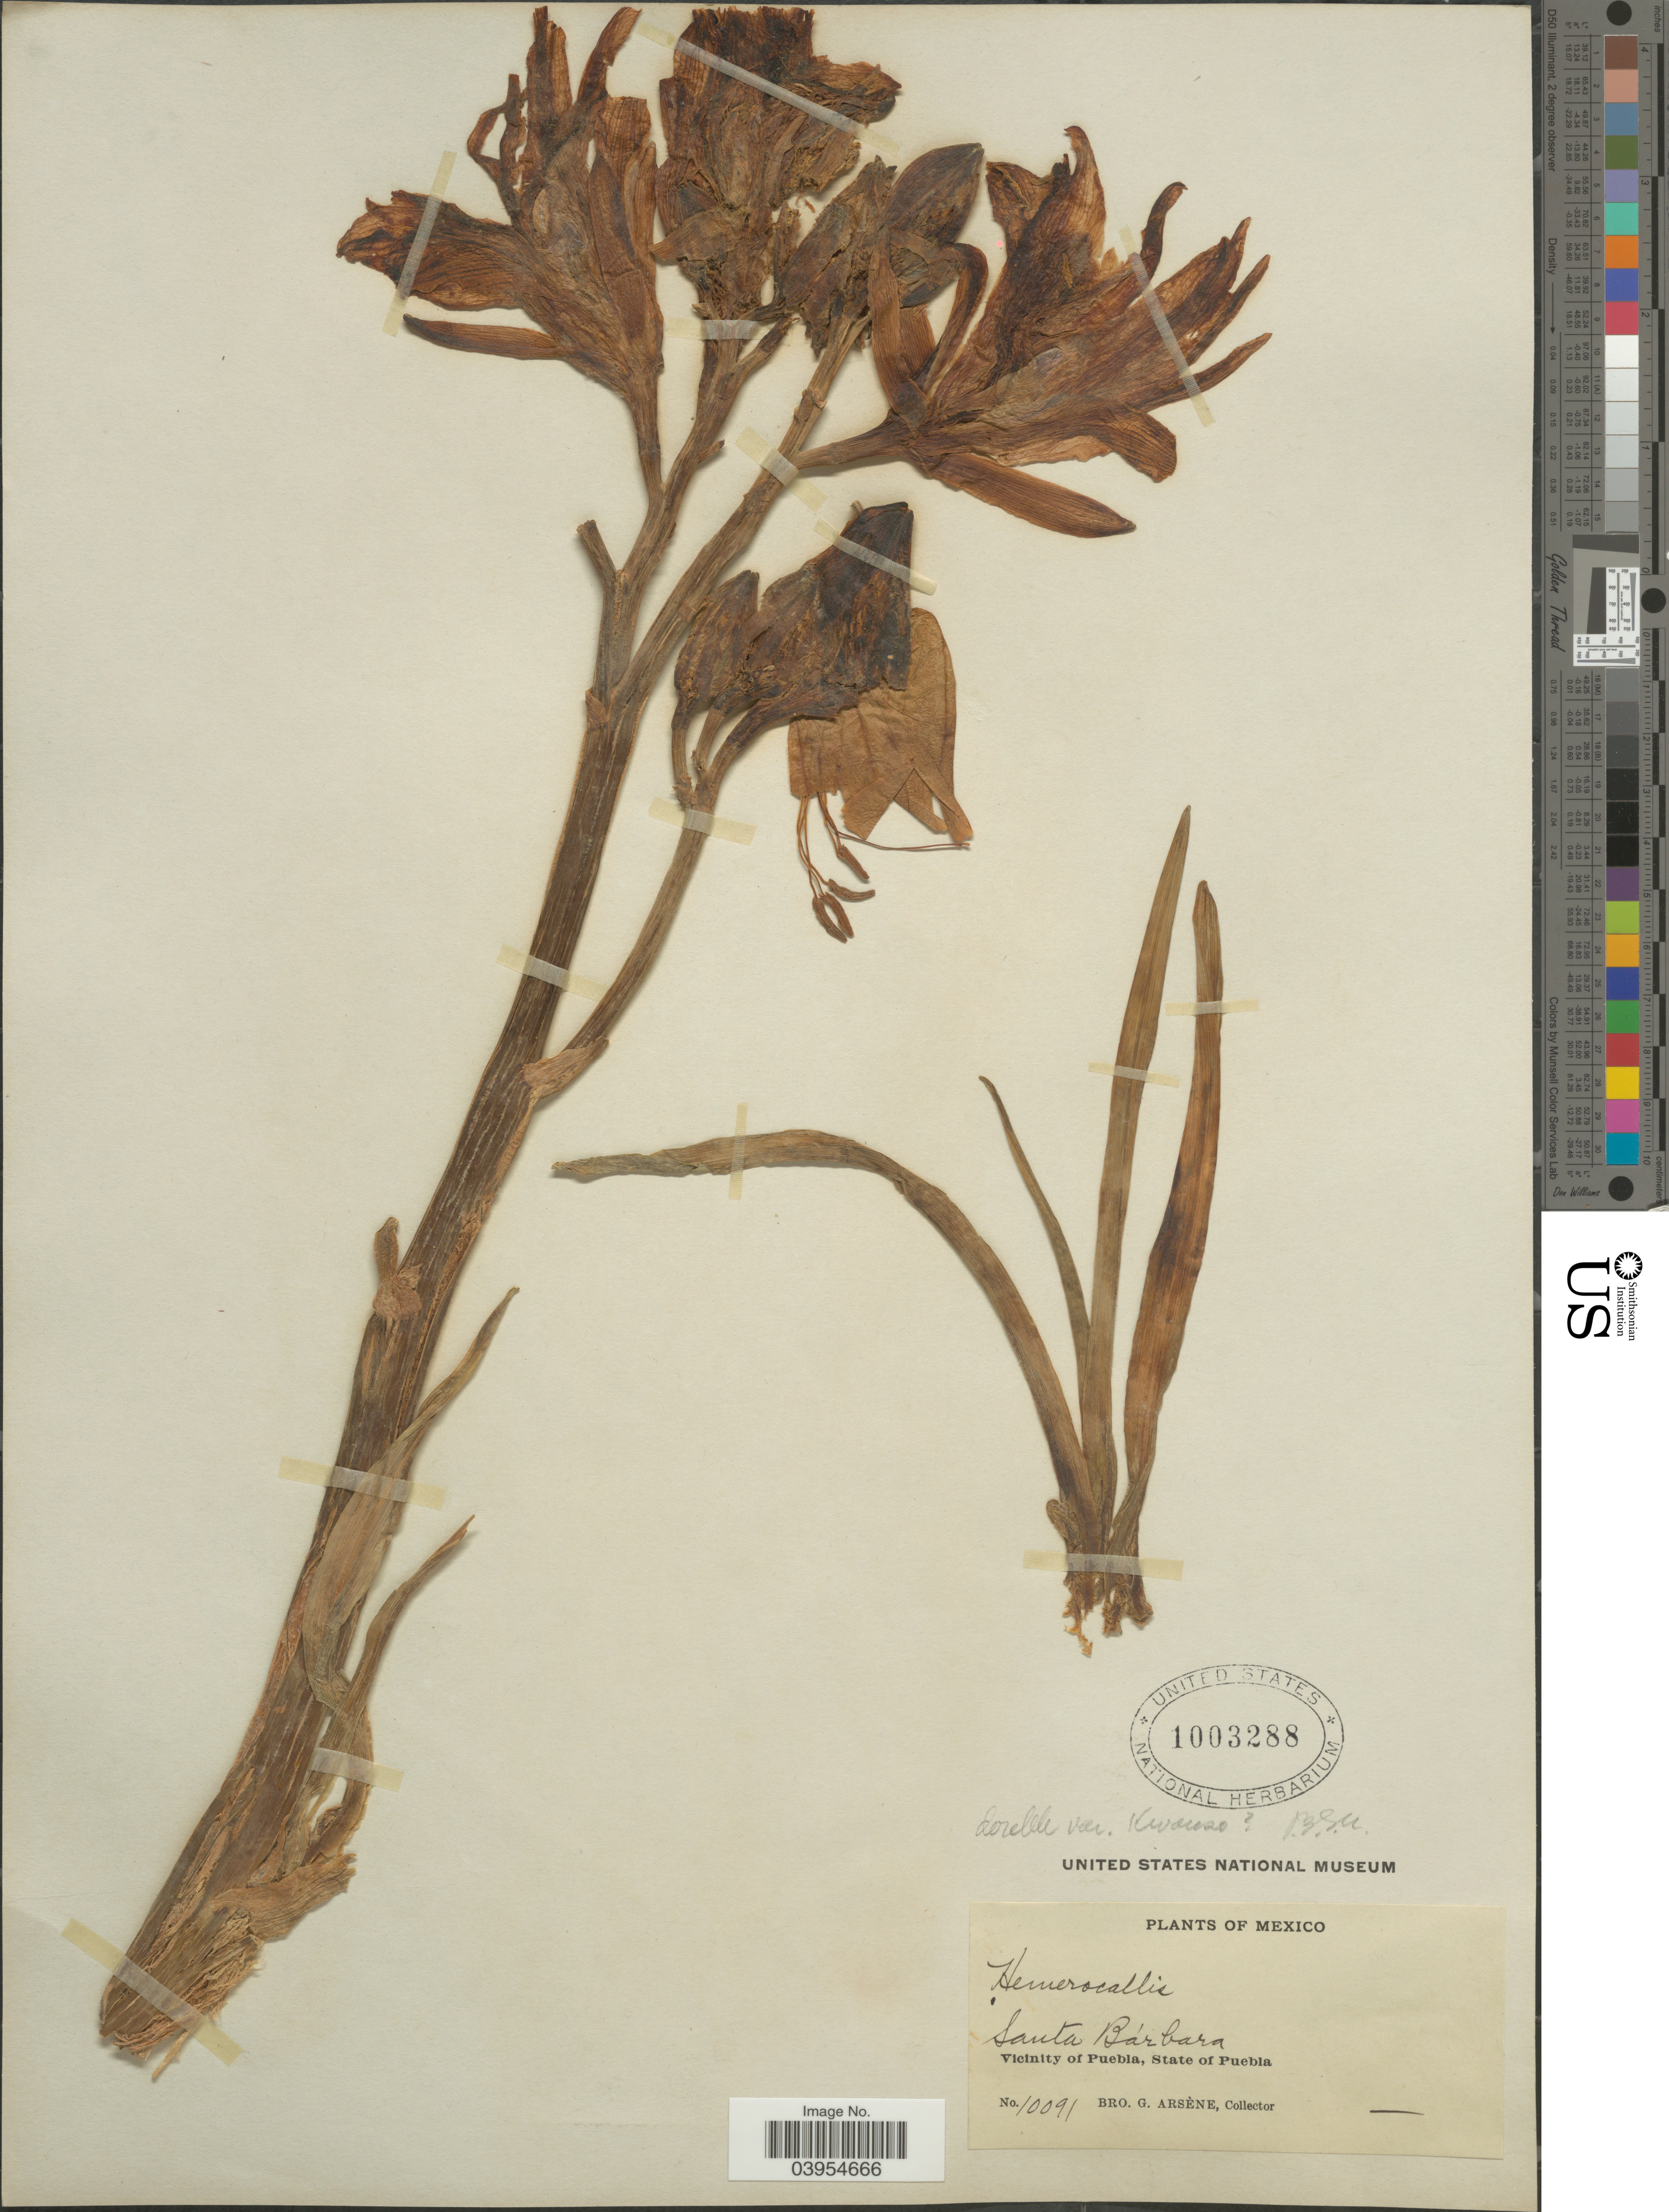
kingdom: Plantae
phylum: Tracheophyta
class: Liliopsida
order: Asparagales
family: Asphodelaceae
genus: Hemerocallis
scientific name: Hemerocallis fulva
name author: L.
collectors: Bro. G. Arsène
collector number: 10091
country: Mexico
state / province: Puebla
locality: Santa Bárbara. Vicinity of Puebla.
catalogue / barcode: US 1003288